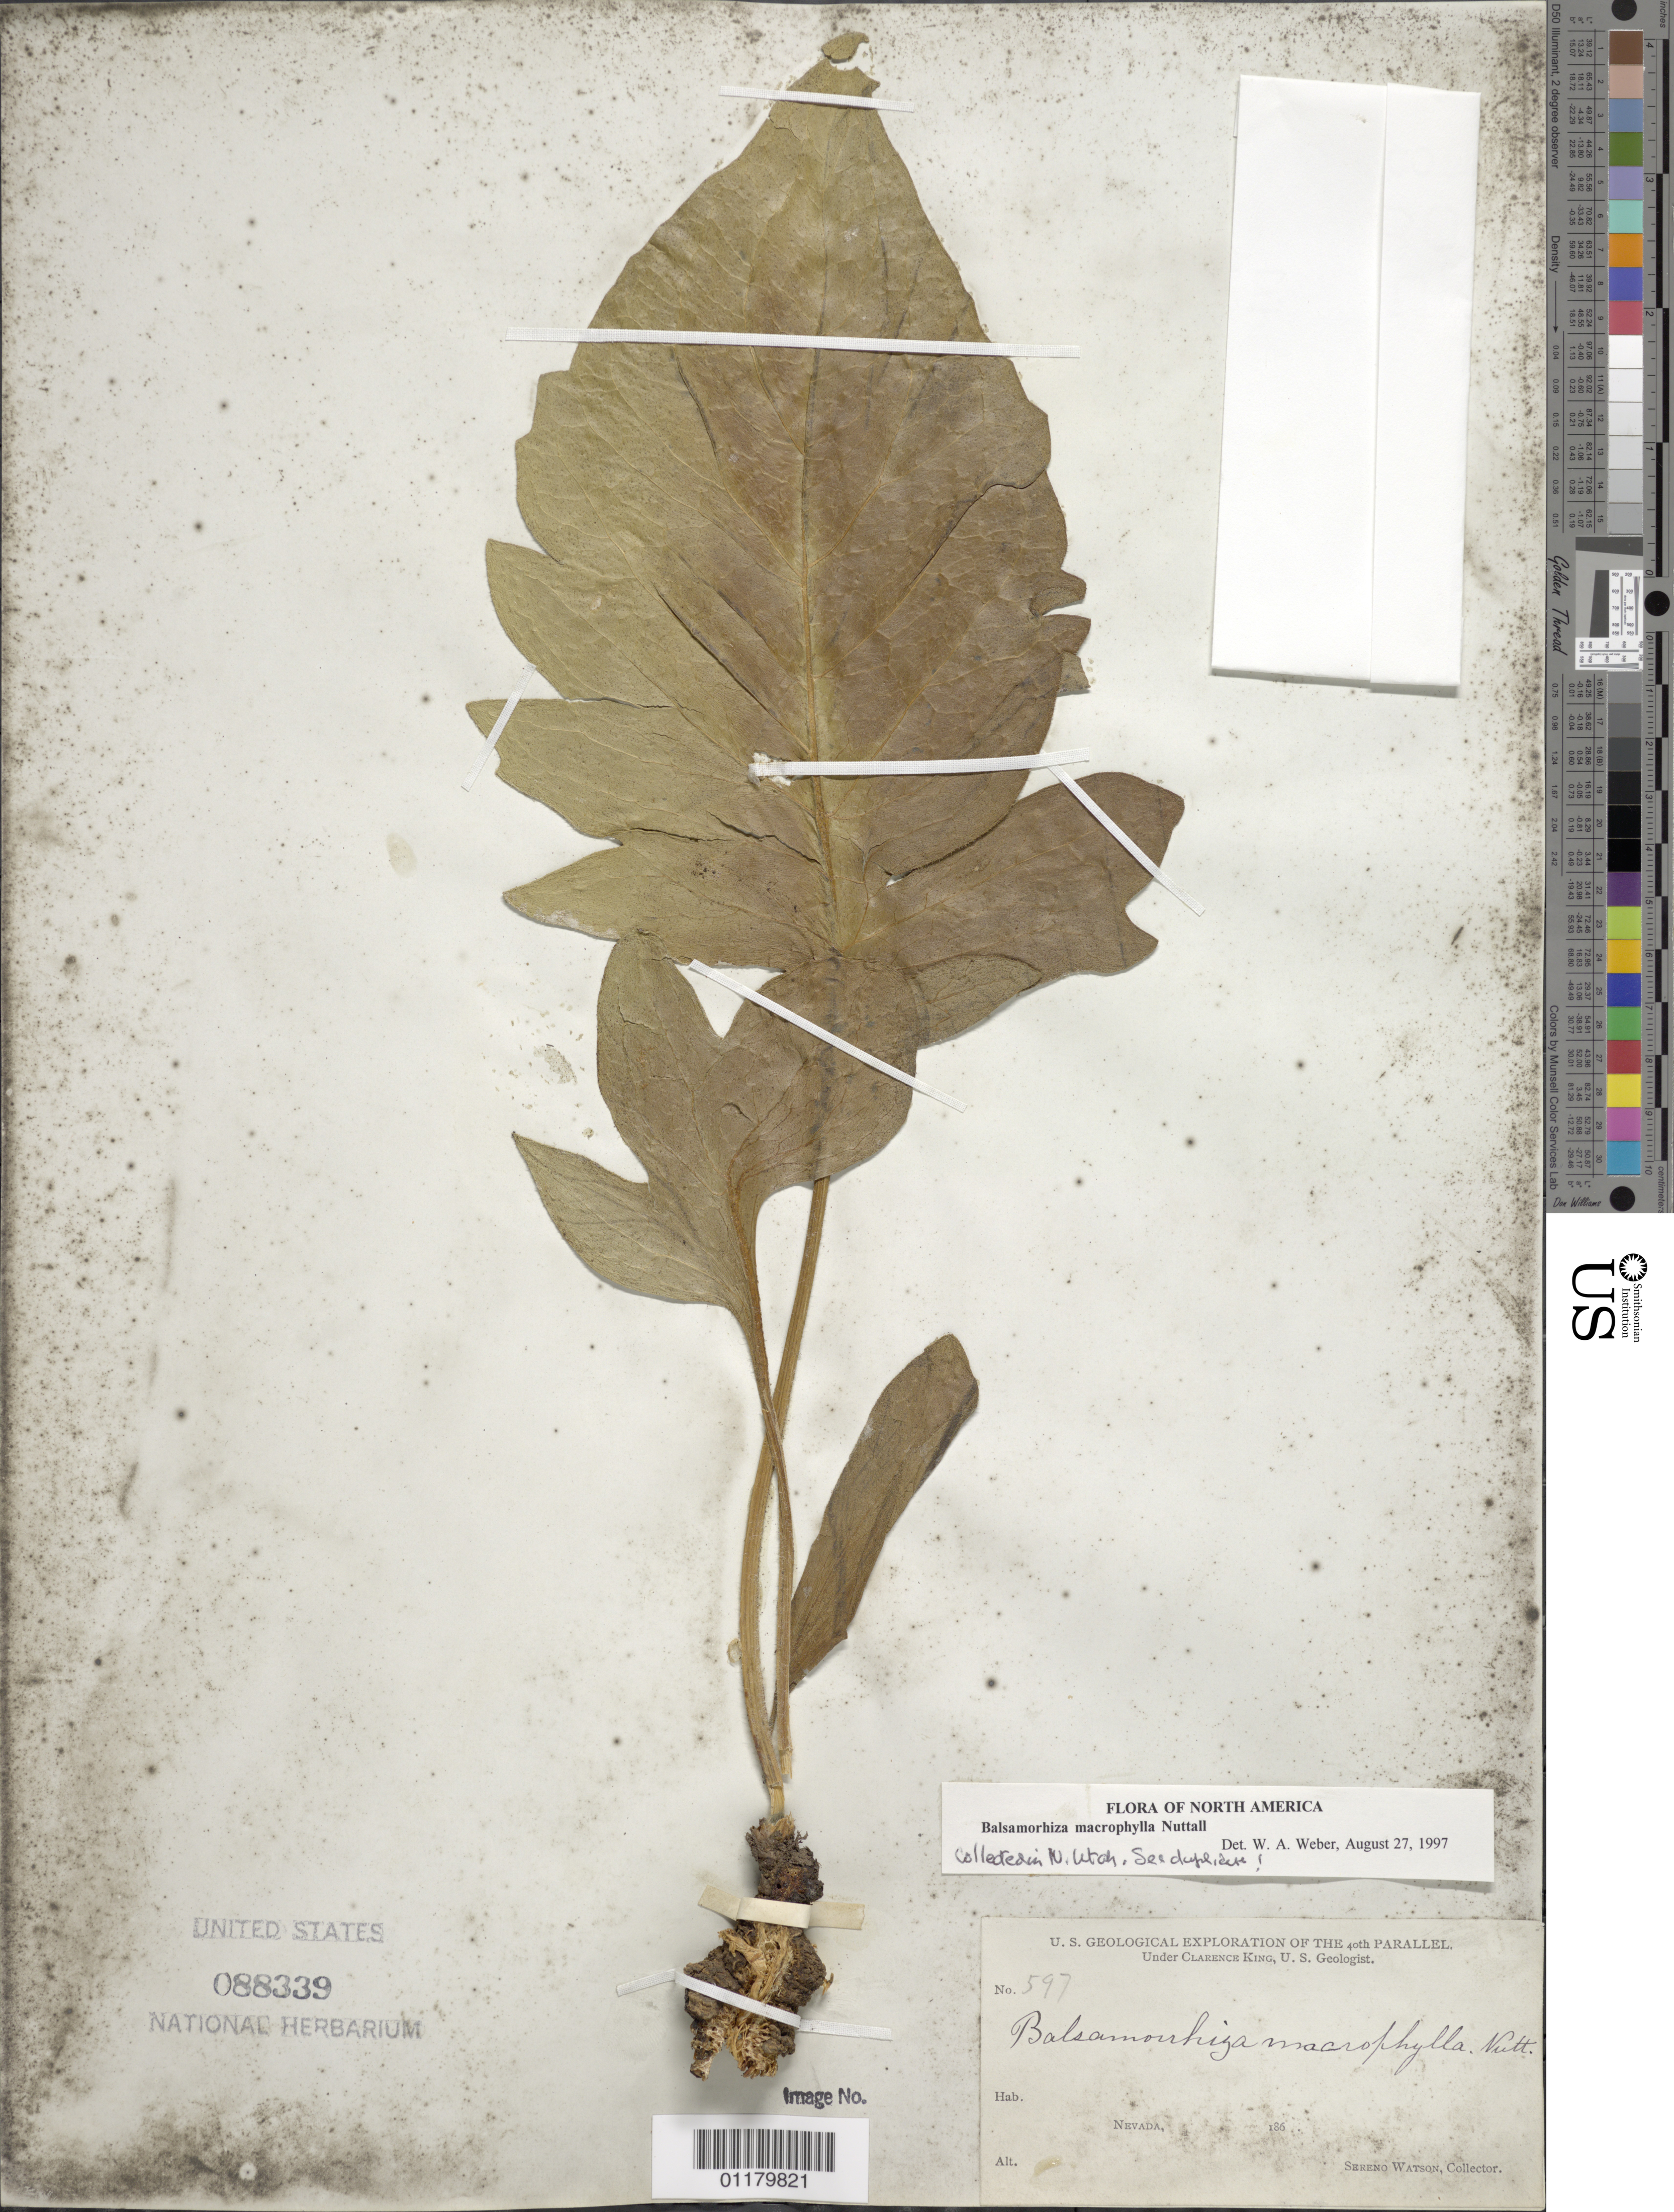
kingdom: Plantae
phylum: Tracheophyta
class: Magnoliopsida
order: Asterales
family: Asteraceae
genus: Balsamorhiza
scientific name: Balsamorhiza macrophylla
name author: Nutt.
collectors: S. Watson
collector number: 597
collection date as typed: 186-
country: United States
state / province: Nevada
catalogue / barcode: US 88339